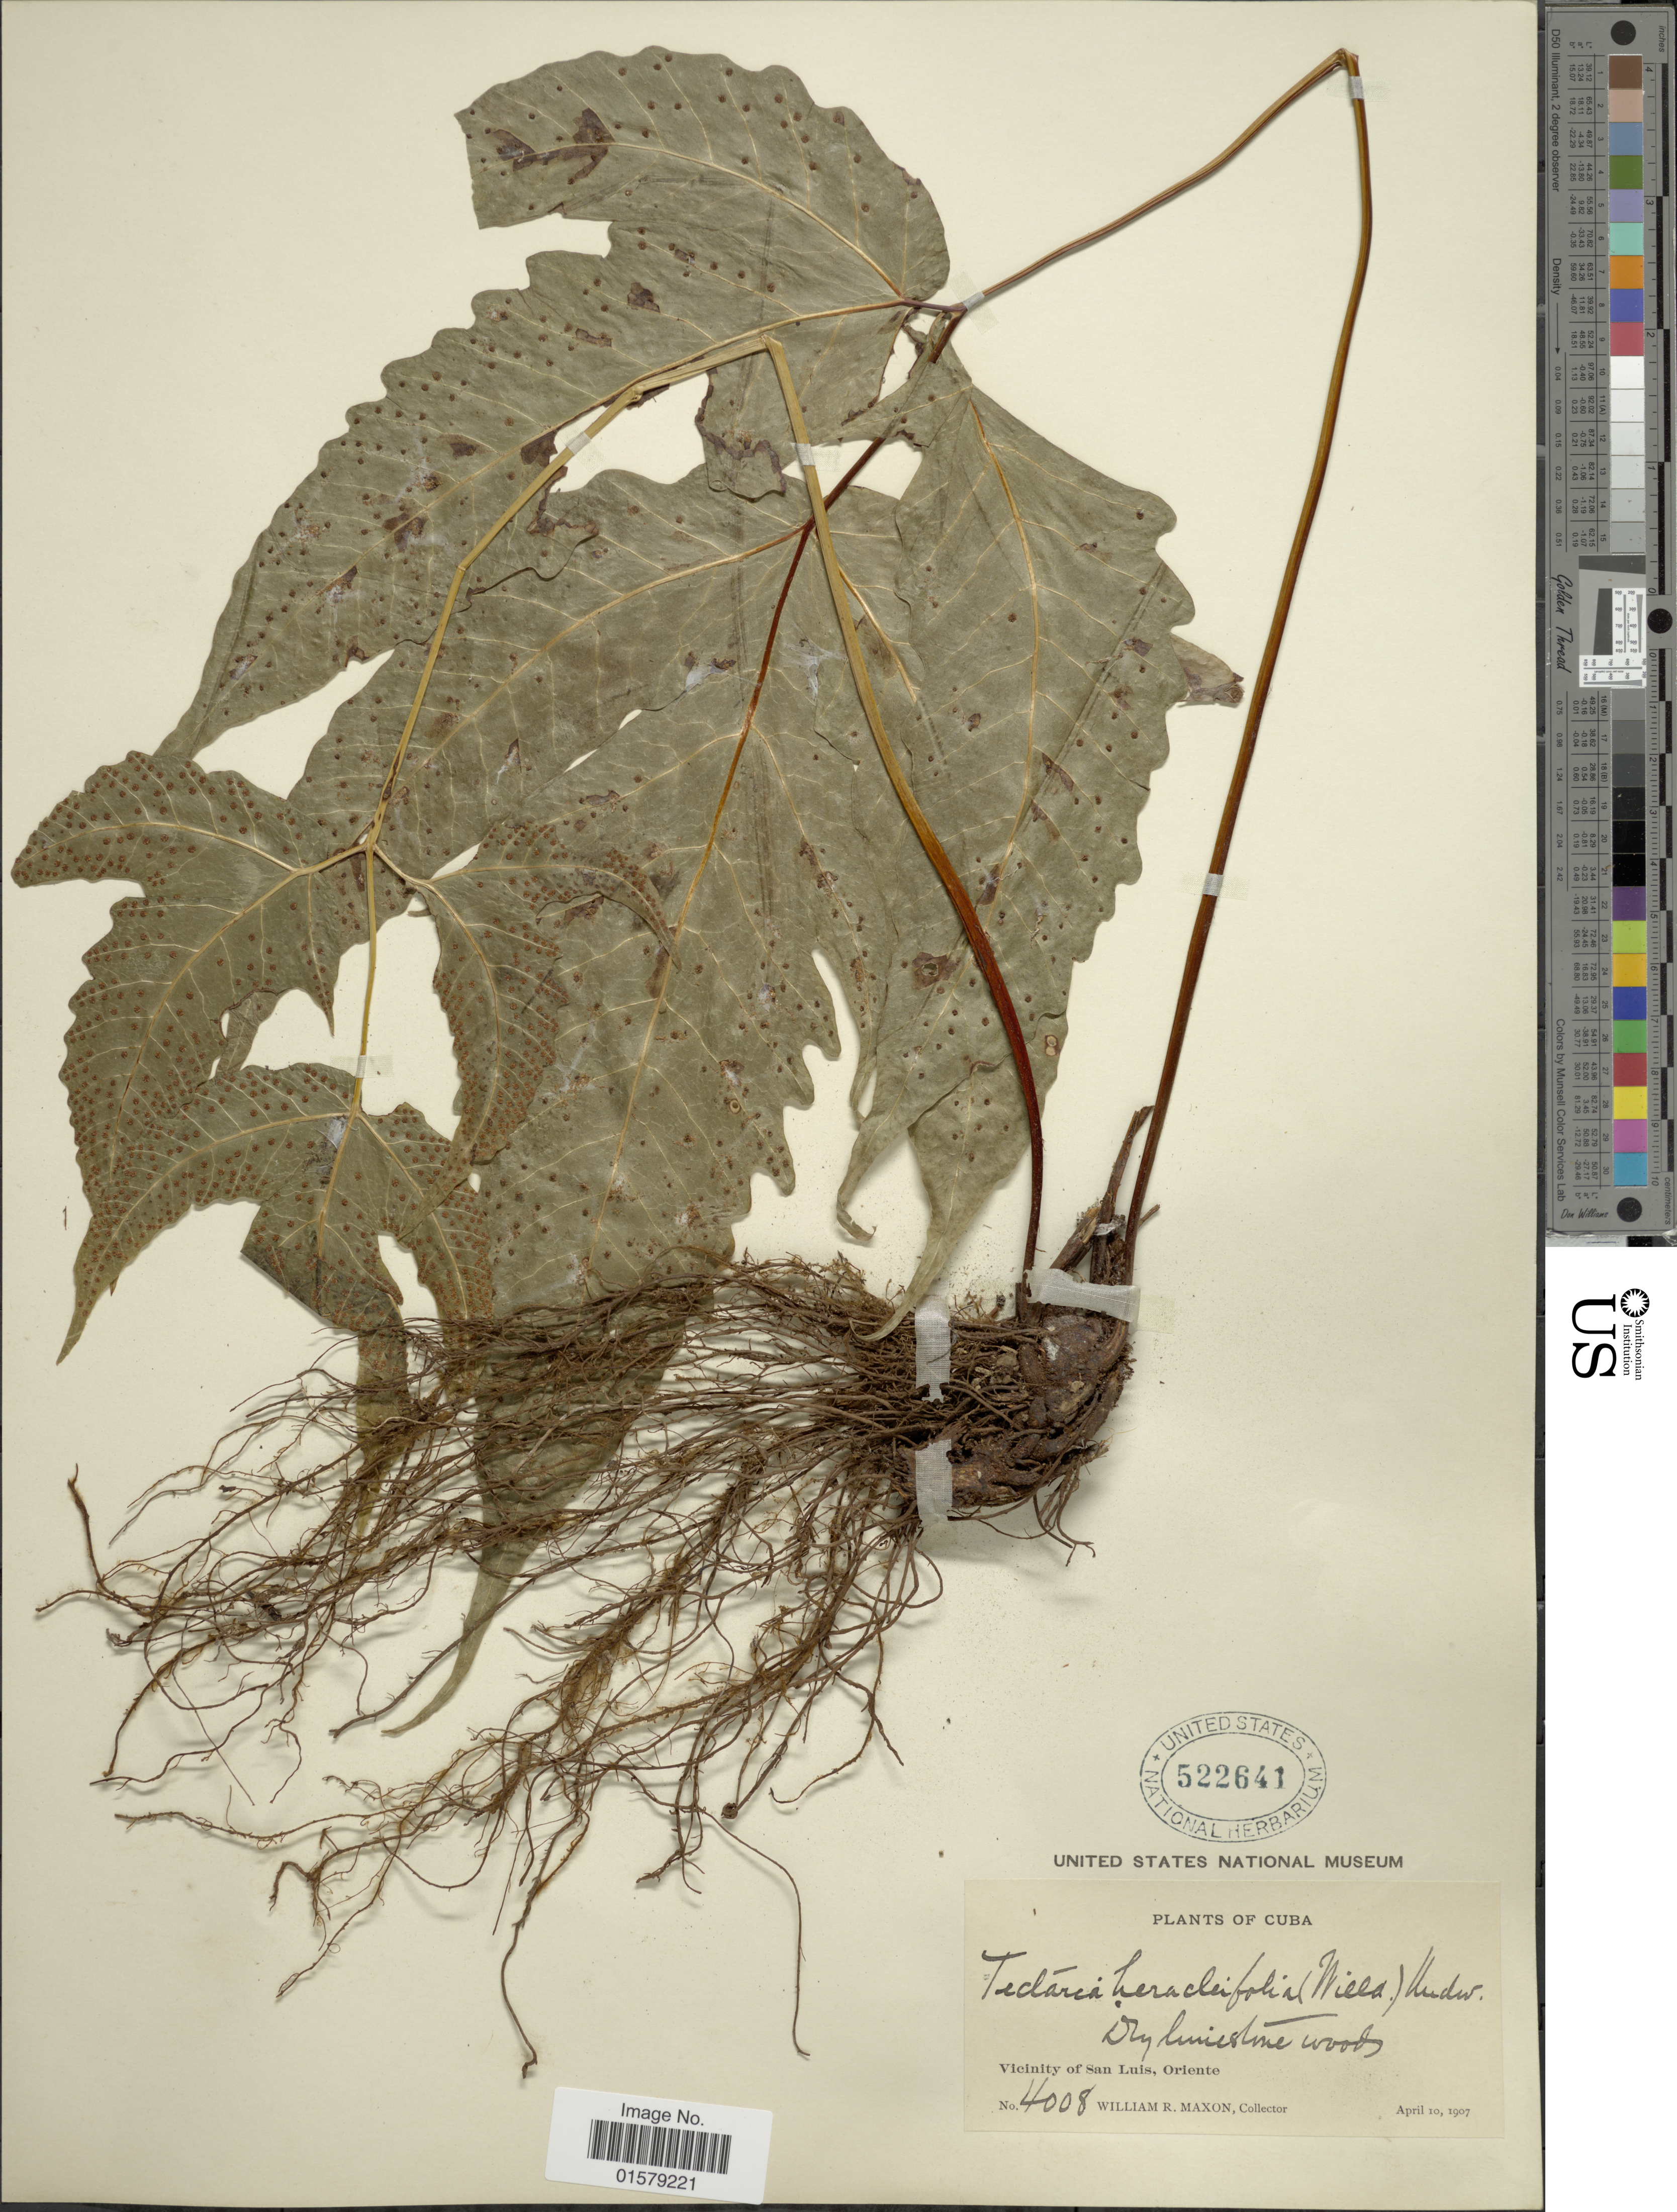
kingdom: Plantae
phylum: Tracheophyta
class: Polypodiopsida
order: Polypodiales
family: Tectariaceae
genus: Tectaria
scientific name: Tectaria heracleifolia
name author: (Willd.) Underw.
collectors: W. R. Maxon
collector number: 4008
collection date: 1907-04-10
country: Cuba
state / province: Oriente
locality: Vicinity of San Luis.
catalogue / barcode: US 522641